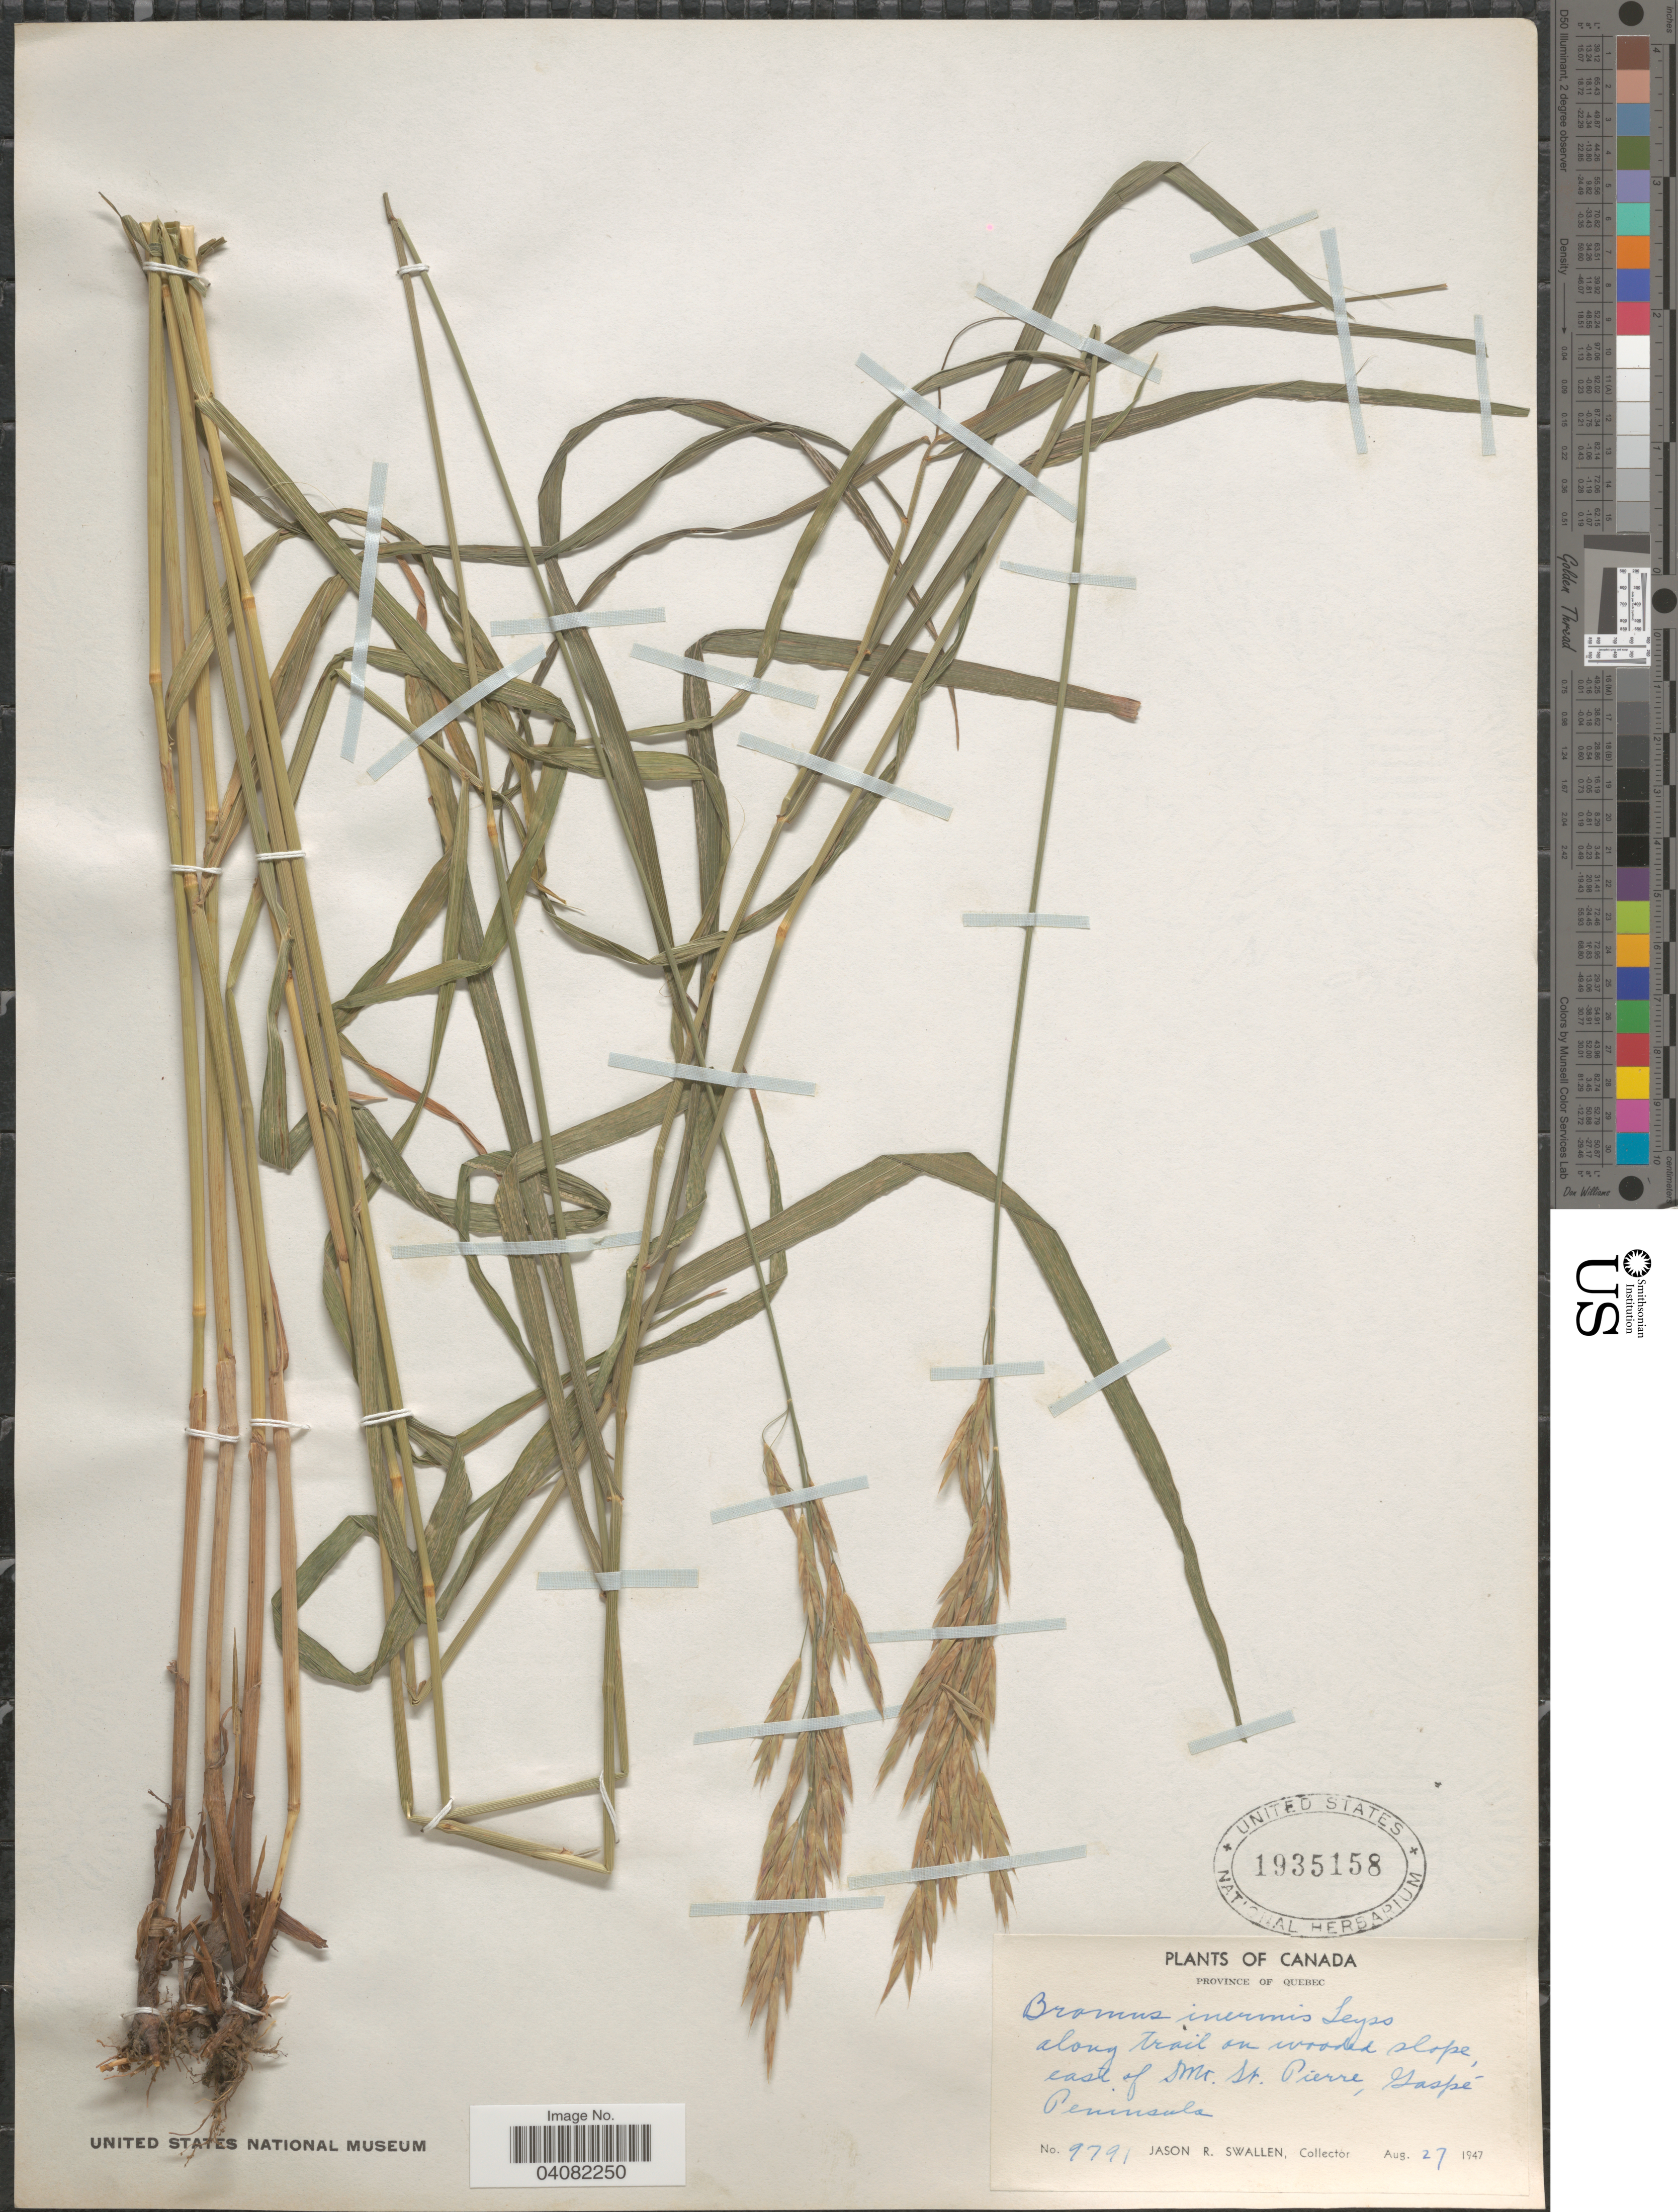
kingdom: Plantae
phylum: Tracheophyta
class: Liliopsida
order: Poales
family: Poaceae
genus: Bromus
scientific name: Bromus inermis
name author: Leyss.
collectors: J. R. Swallen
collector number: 9791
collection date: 1947-08-27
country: Canada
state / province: Quebec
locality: Along trail on wooded slope, east of Mt. St. Pierre, Gaspé Peninsula.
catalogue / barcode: US 1935158